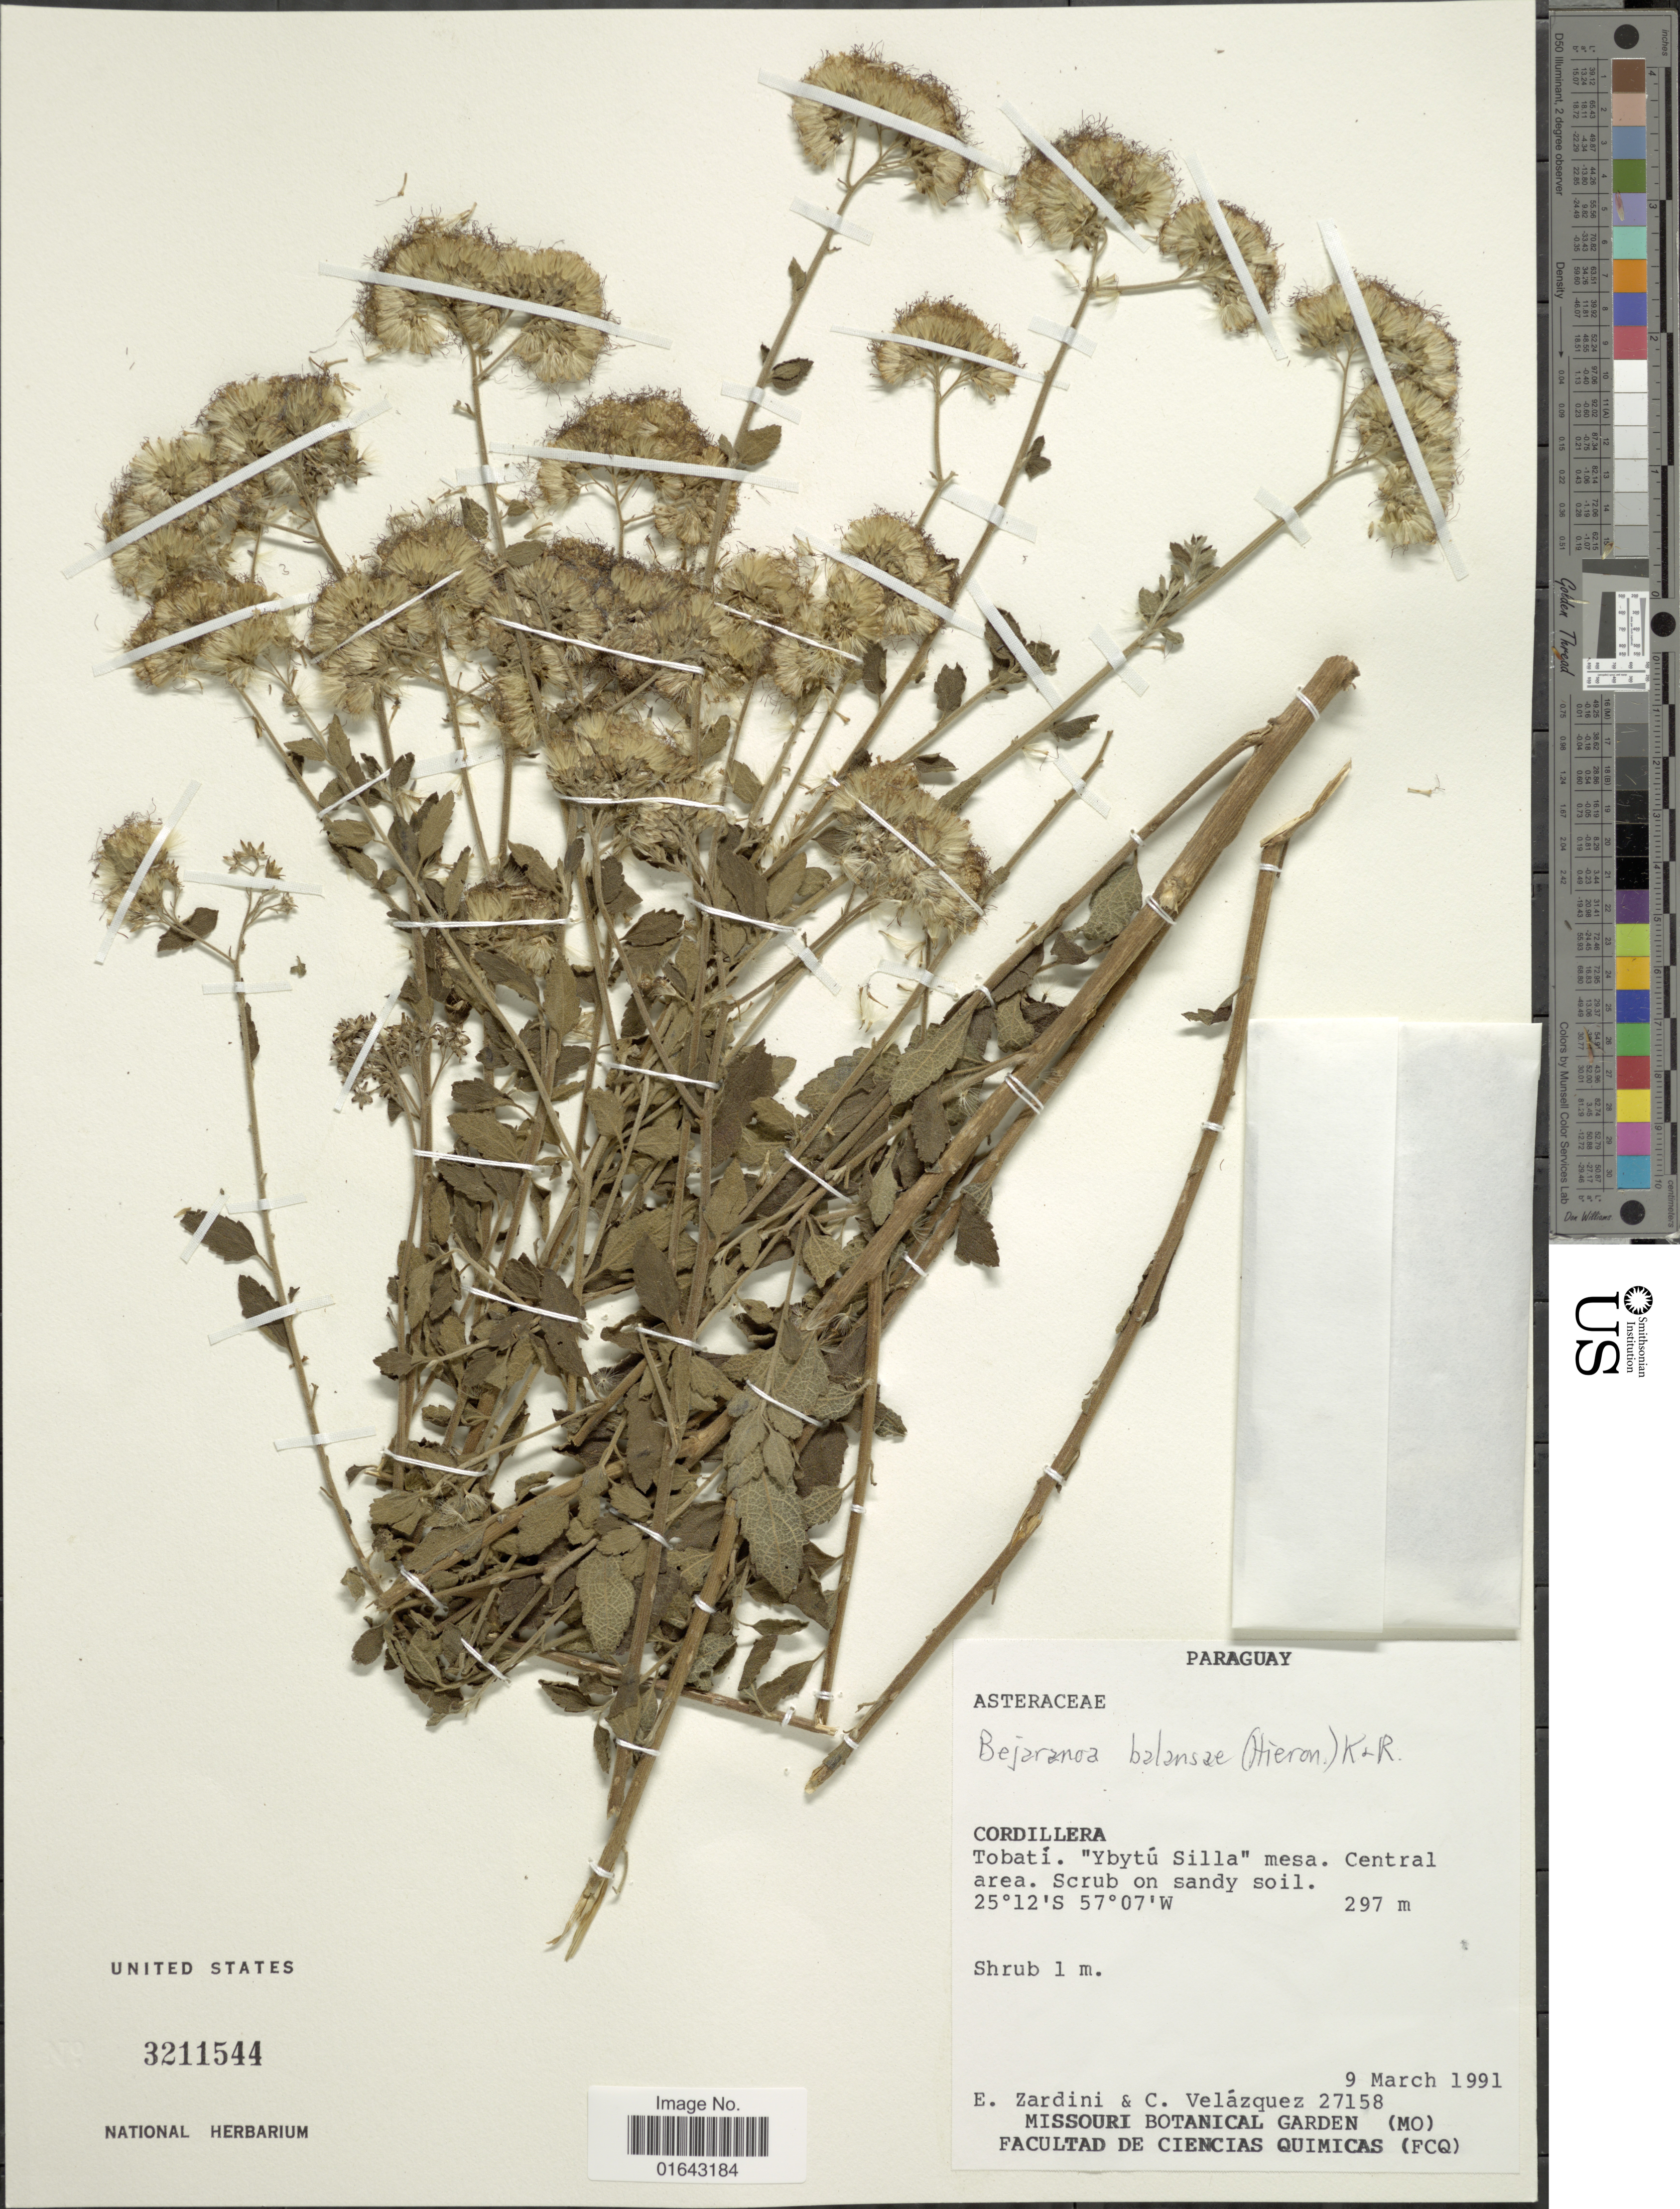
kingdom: Plantae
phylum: Tracheophyta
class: Magnoliopsida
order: Asterales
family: Asteraceae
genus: Bejaranoa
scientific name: Bejaranoa balansae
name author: (Hieron.) R.M. King & H. Rob.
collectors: E. M. Zardini & C. Velázquez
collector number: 27158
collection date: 1991-03-09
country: Paraguay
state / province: Cordillera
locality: Cordillera. Tobati. "Ybytú Silla" mesa. Central area.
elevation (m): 297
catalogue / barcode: US 3211544